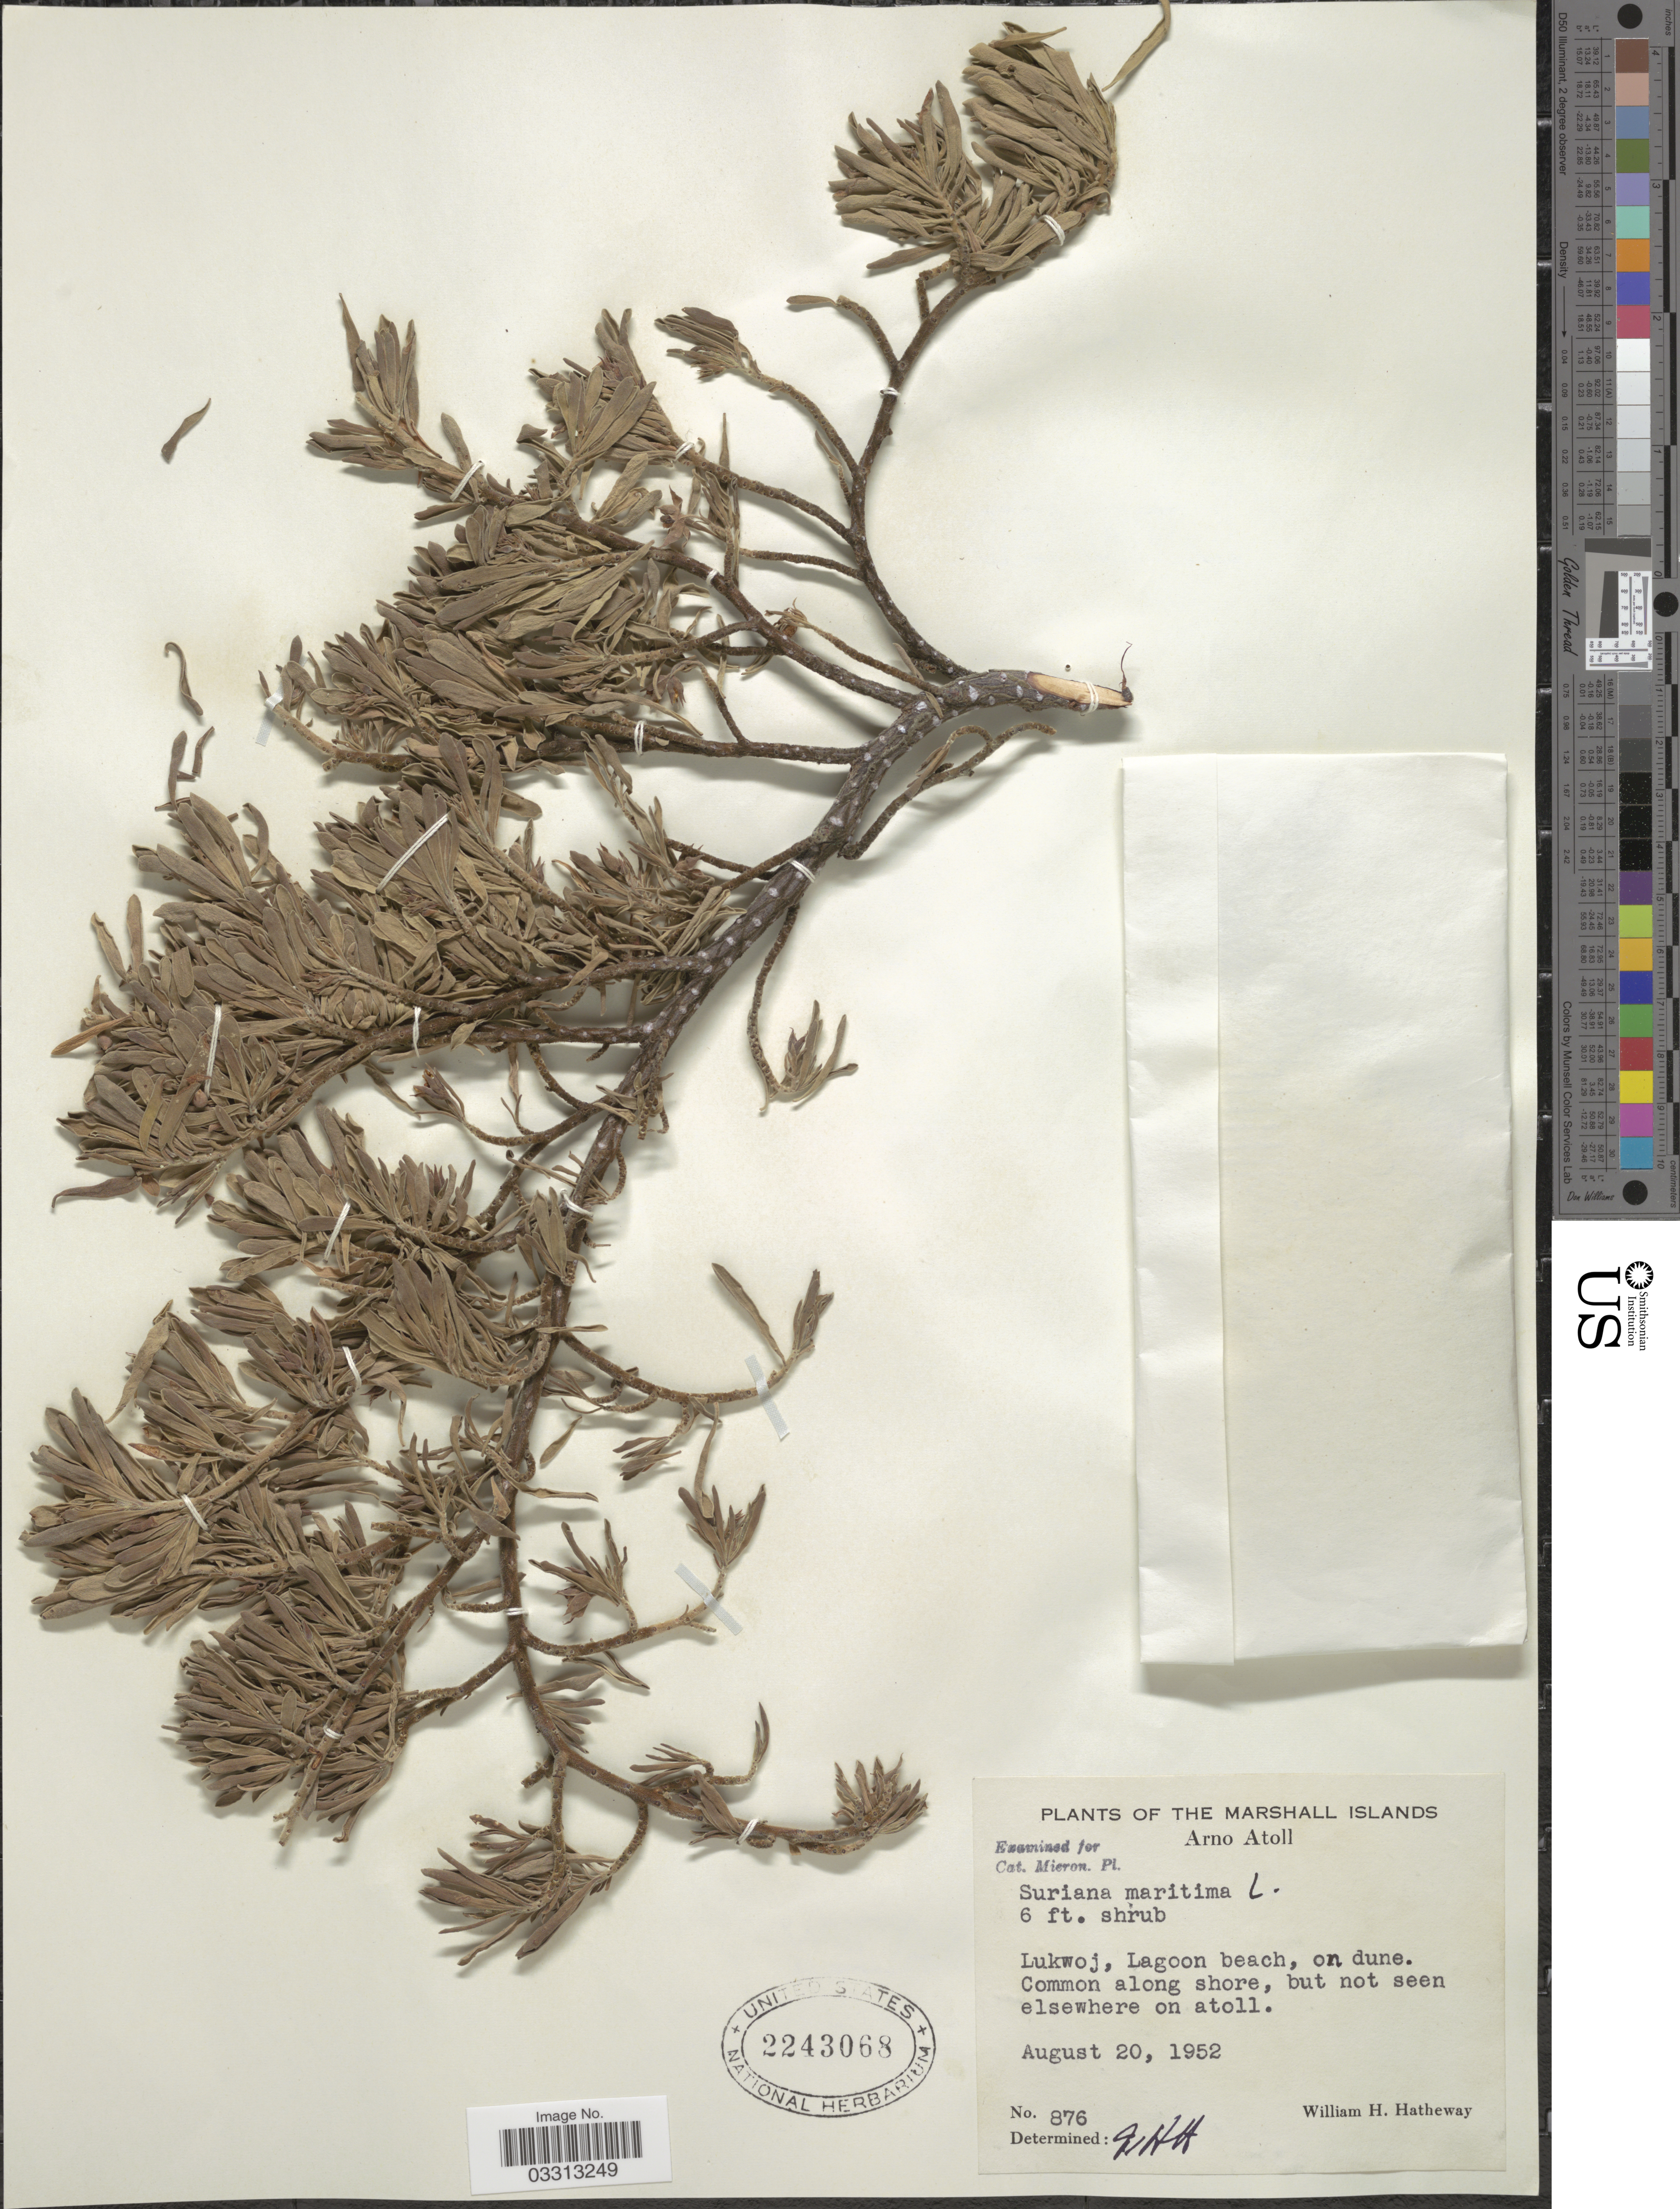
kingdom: Plantae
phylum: Tracheophyta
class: Magnoliopsida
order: Fabales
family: Surianaceae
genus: Suriana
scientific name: Suriana maritima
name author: L.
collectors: W. H. Hatheway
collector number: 876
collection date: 1952-08-20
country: Marshall Islands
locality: Arno Atoll. Lukwoj, Lagoon beach, on dune.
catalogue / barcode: US 2243068